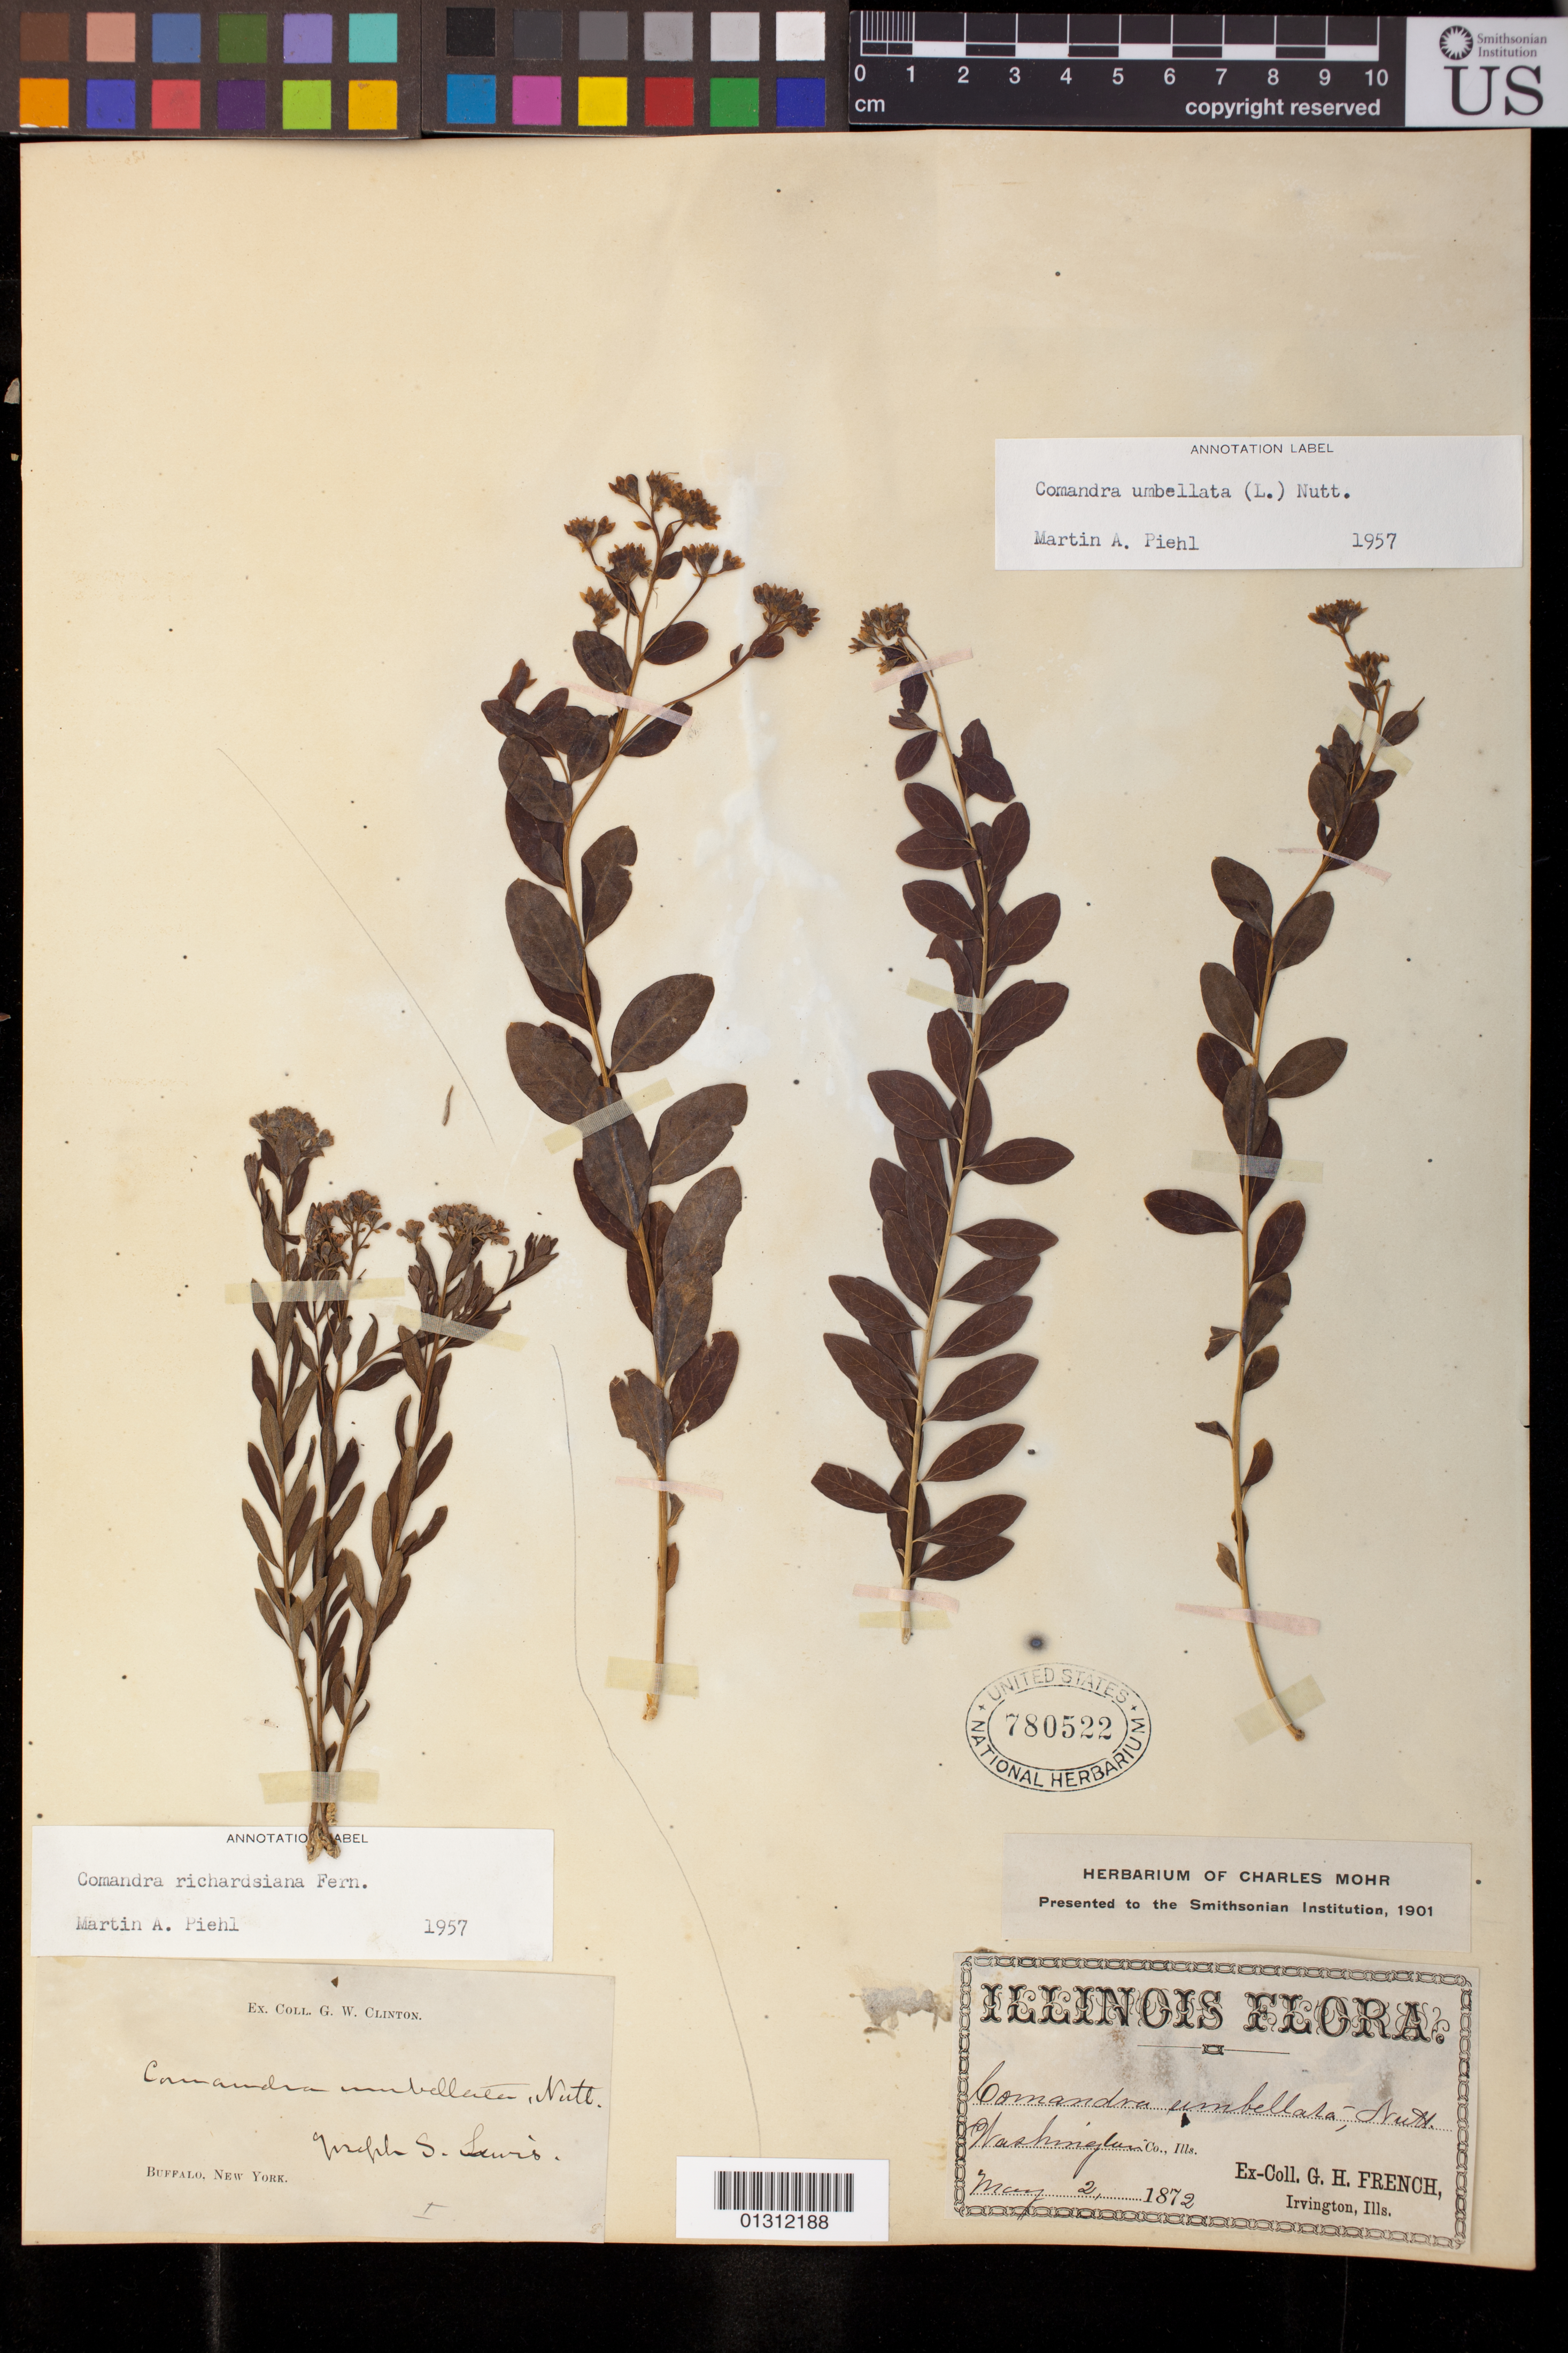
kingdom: Plantae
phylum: Tracheophyta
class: Magnoliopsida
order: Santalales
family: Comandraceae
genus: Comandra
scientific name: Comandra umbellata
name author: (L.) Nutt.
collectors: G. H. French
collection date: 1872-05-02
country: United States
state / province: Illinois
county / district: Washington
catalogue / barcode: US 780522